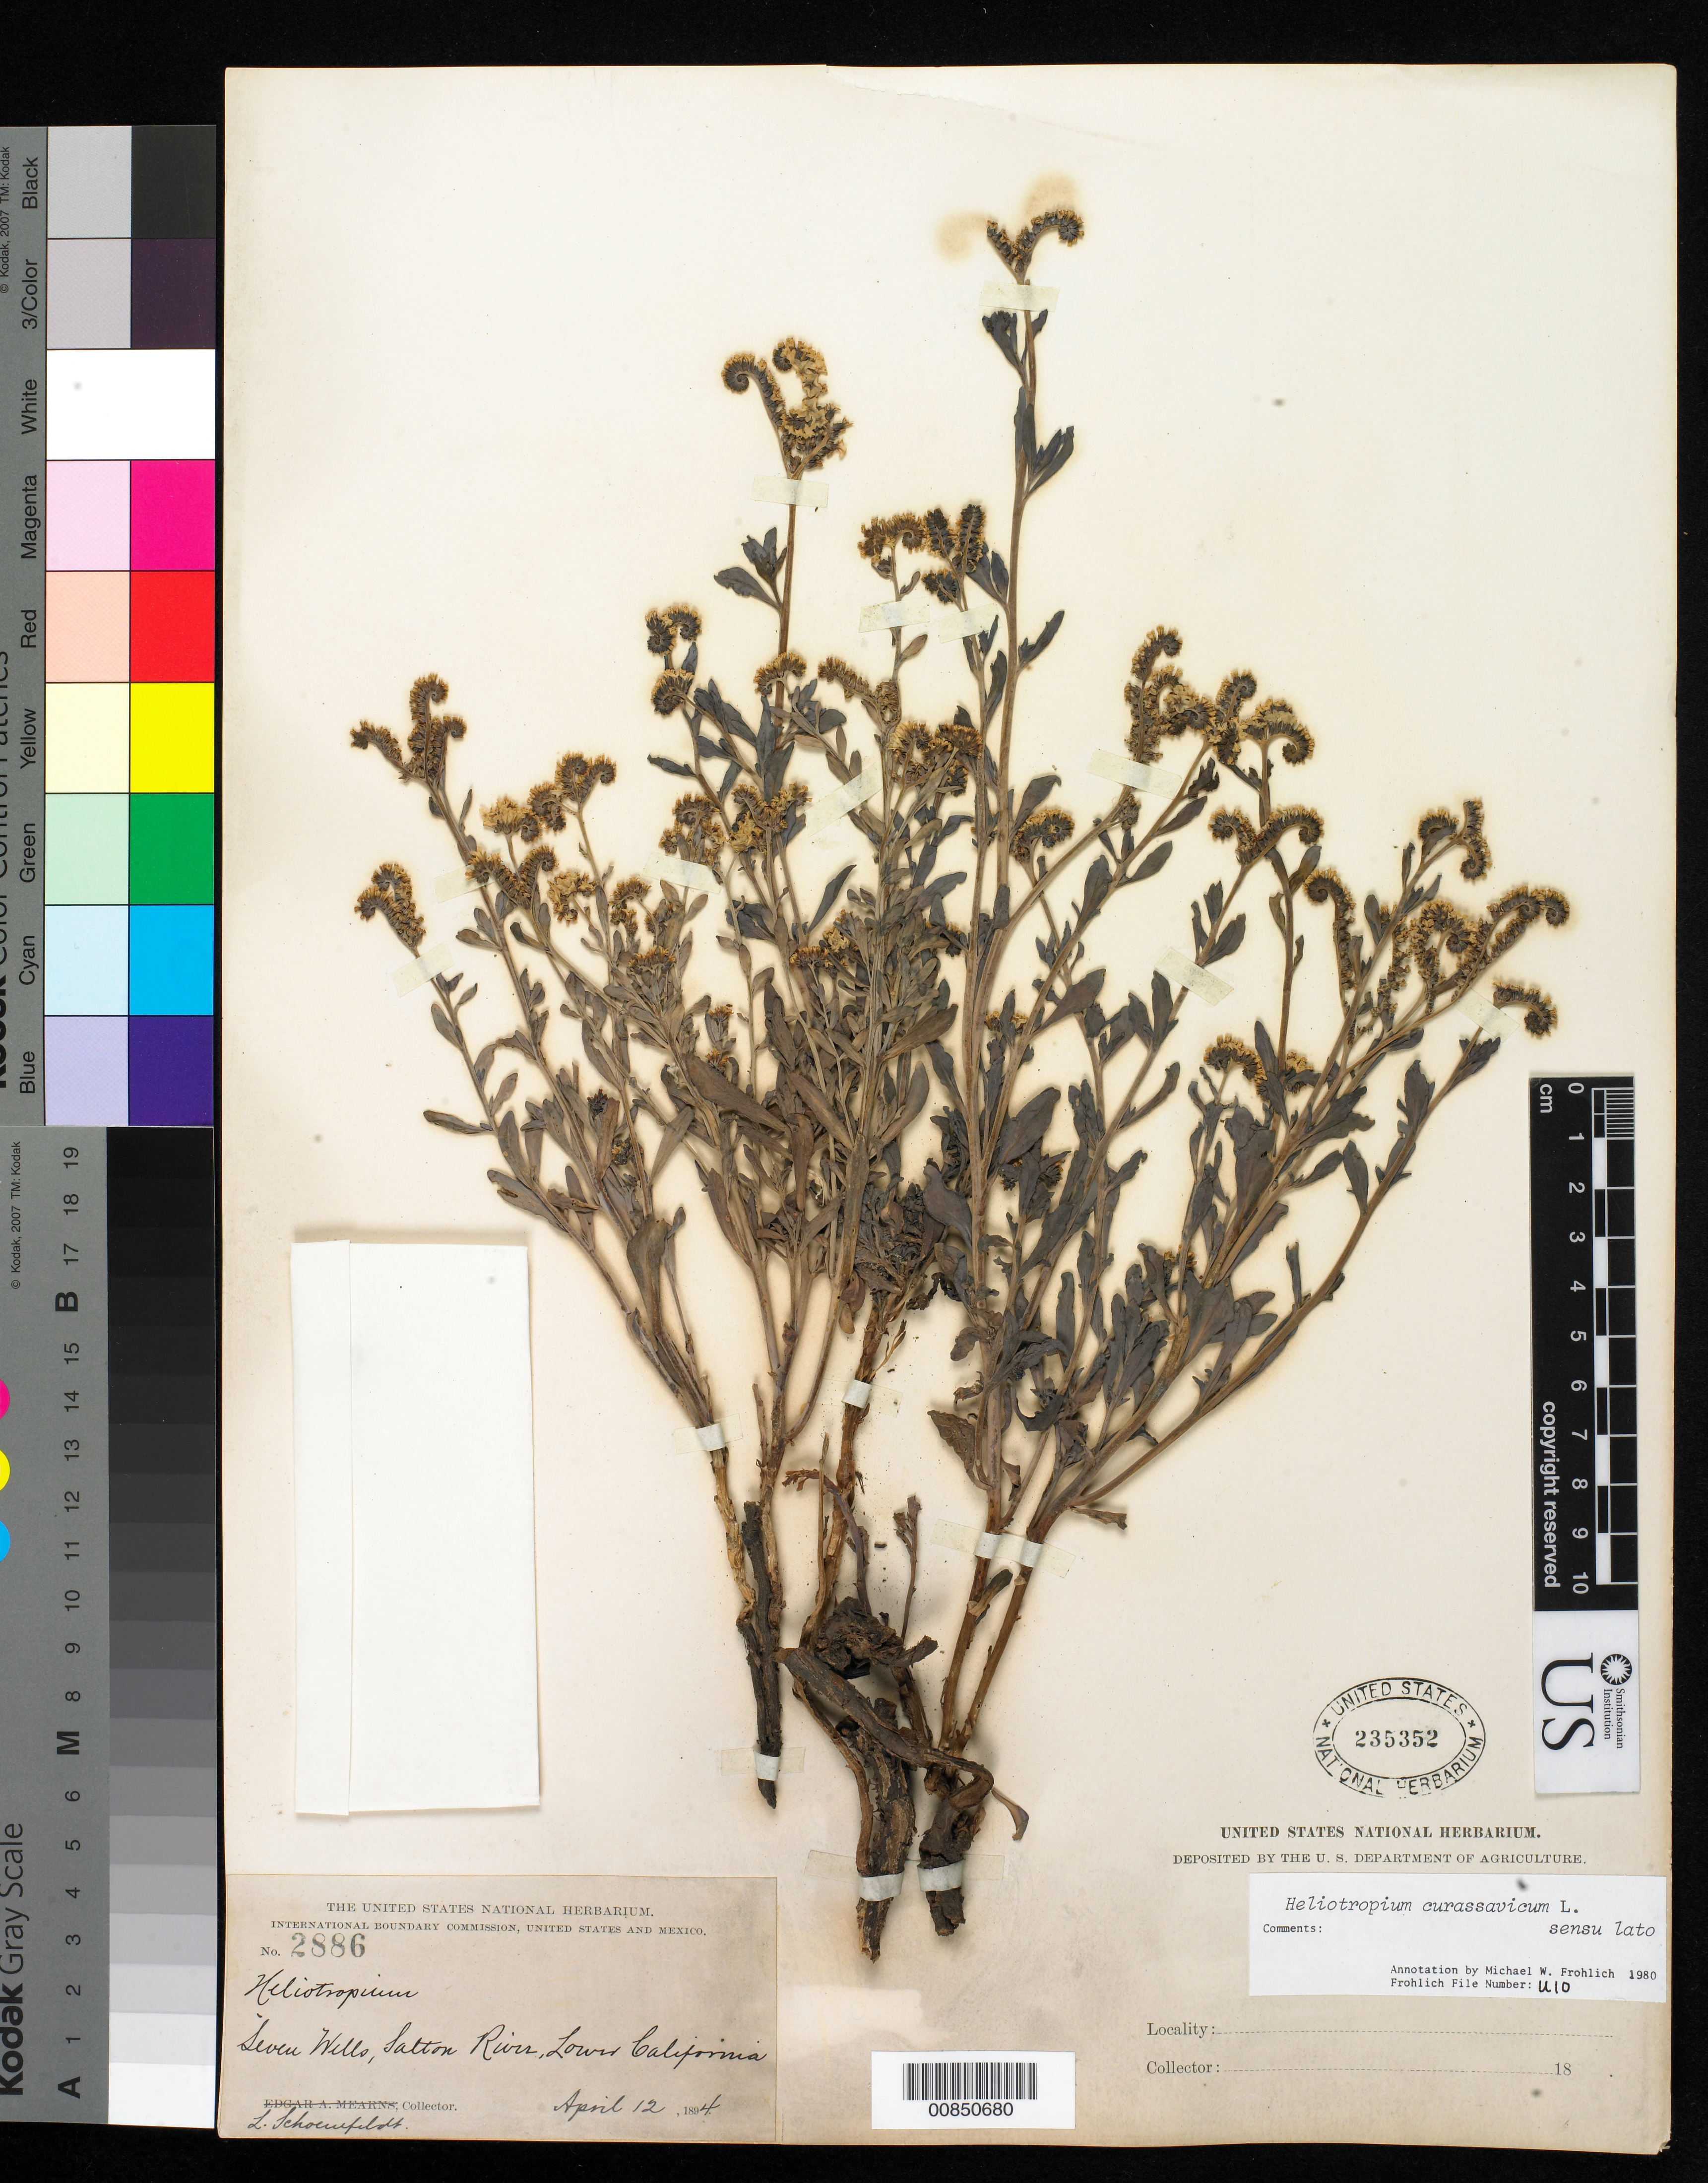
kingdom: Plantae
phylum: Tracheophyta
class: Magnoliopsida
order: Boraginales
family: Heliotropiaceae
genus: Heliotropium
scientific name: Heliotropium curassavicum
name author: L.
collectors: L. Schoenfeldt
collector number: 2886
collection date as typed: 12 Apr 1894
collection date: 1894-04-12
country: Mexico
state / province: Baja California Norte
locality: Seven Wells, Salton River, Baja California.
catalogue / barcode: US 235352